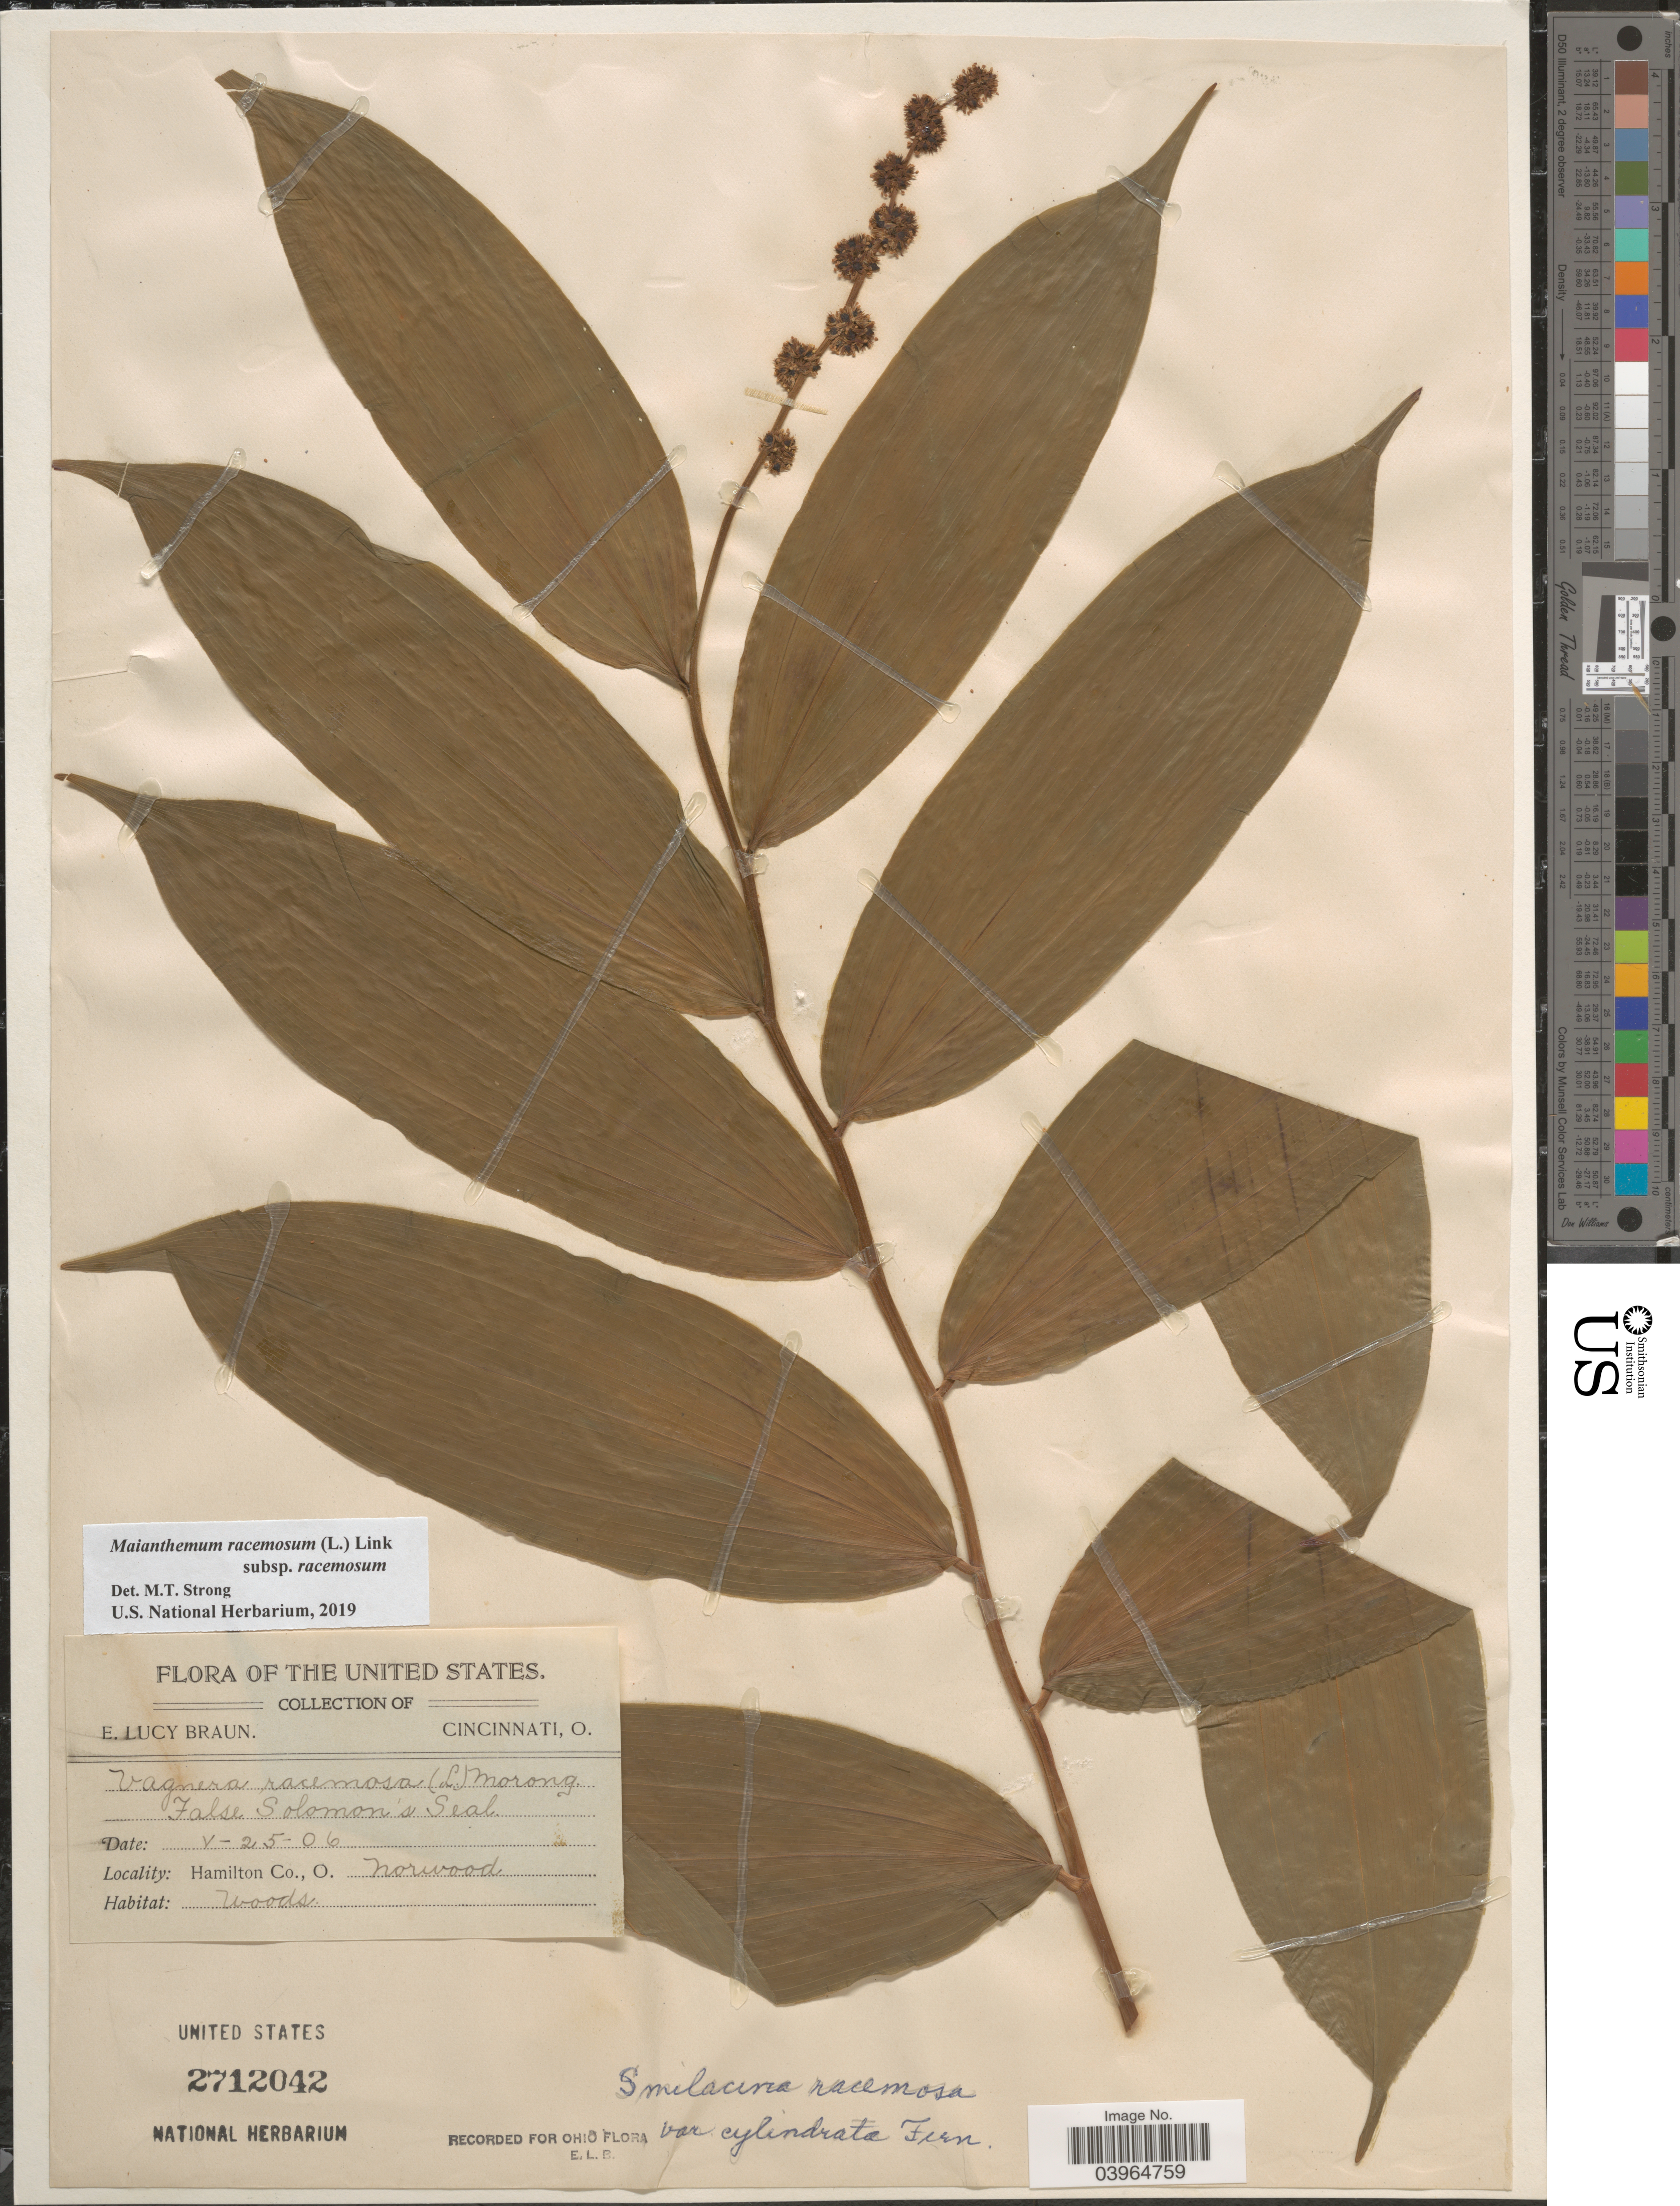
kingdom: Plantae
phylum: Tracheophyta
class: Liliopsida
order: Asparagales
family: Asparagaceae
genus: Maianthemum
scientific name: Maianthemum racemosum subsp. racemosum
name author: (L.) Link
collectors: E. L. Braun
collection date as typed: Transcribed d/m/y: 25/5/6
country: United States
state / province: Ohio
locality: Hamilton Co. Norwood.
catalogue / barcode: US 2712042